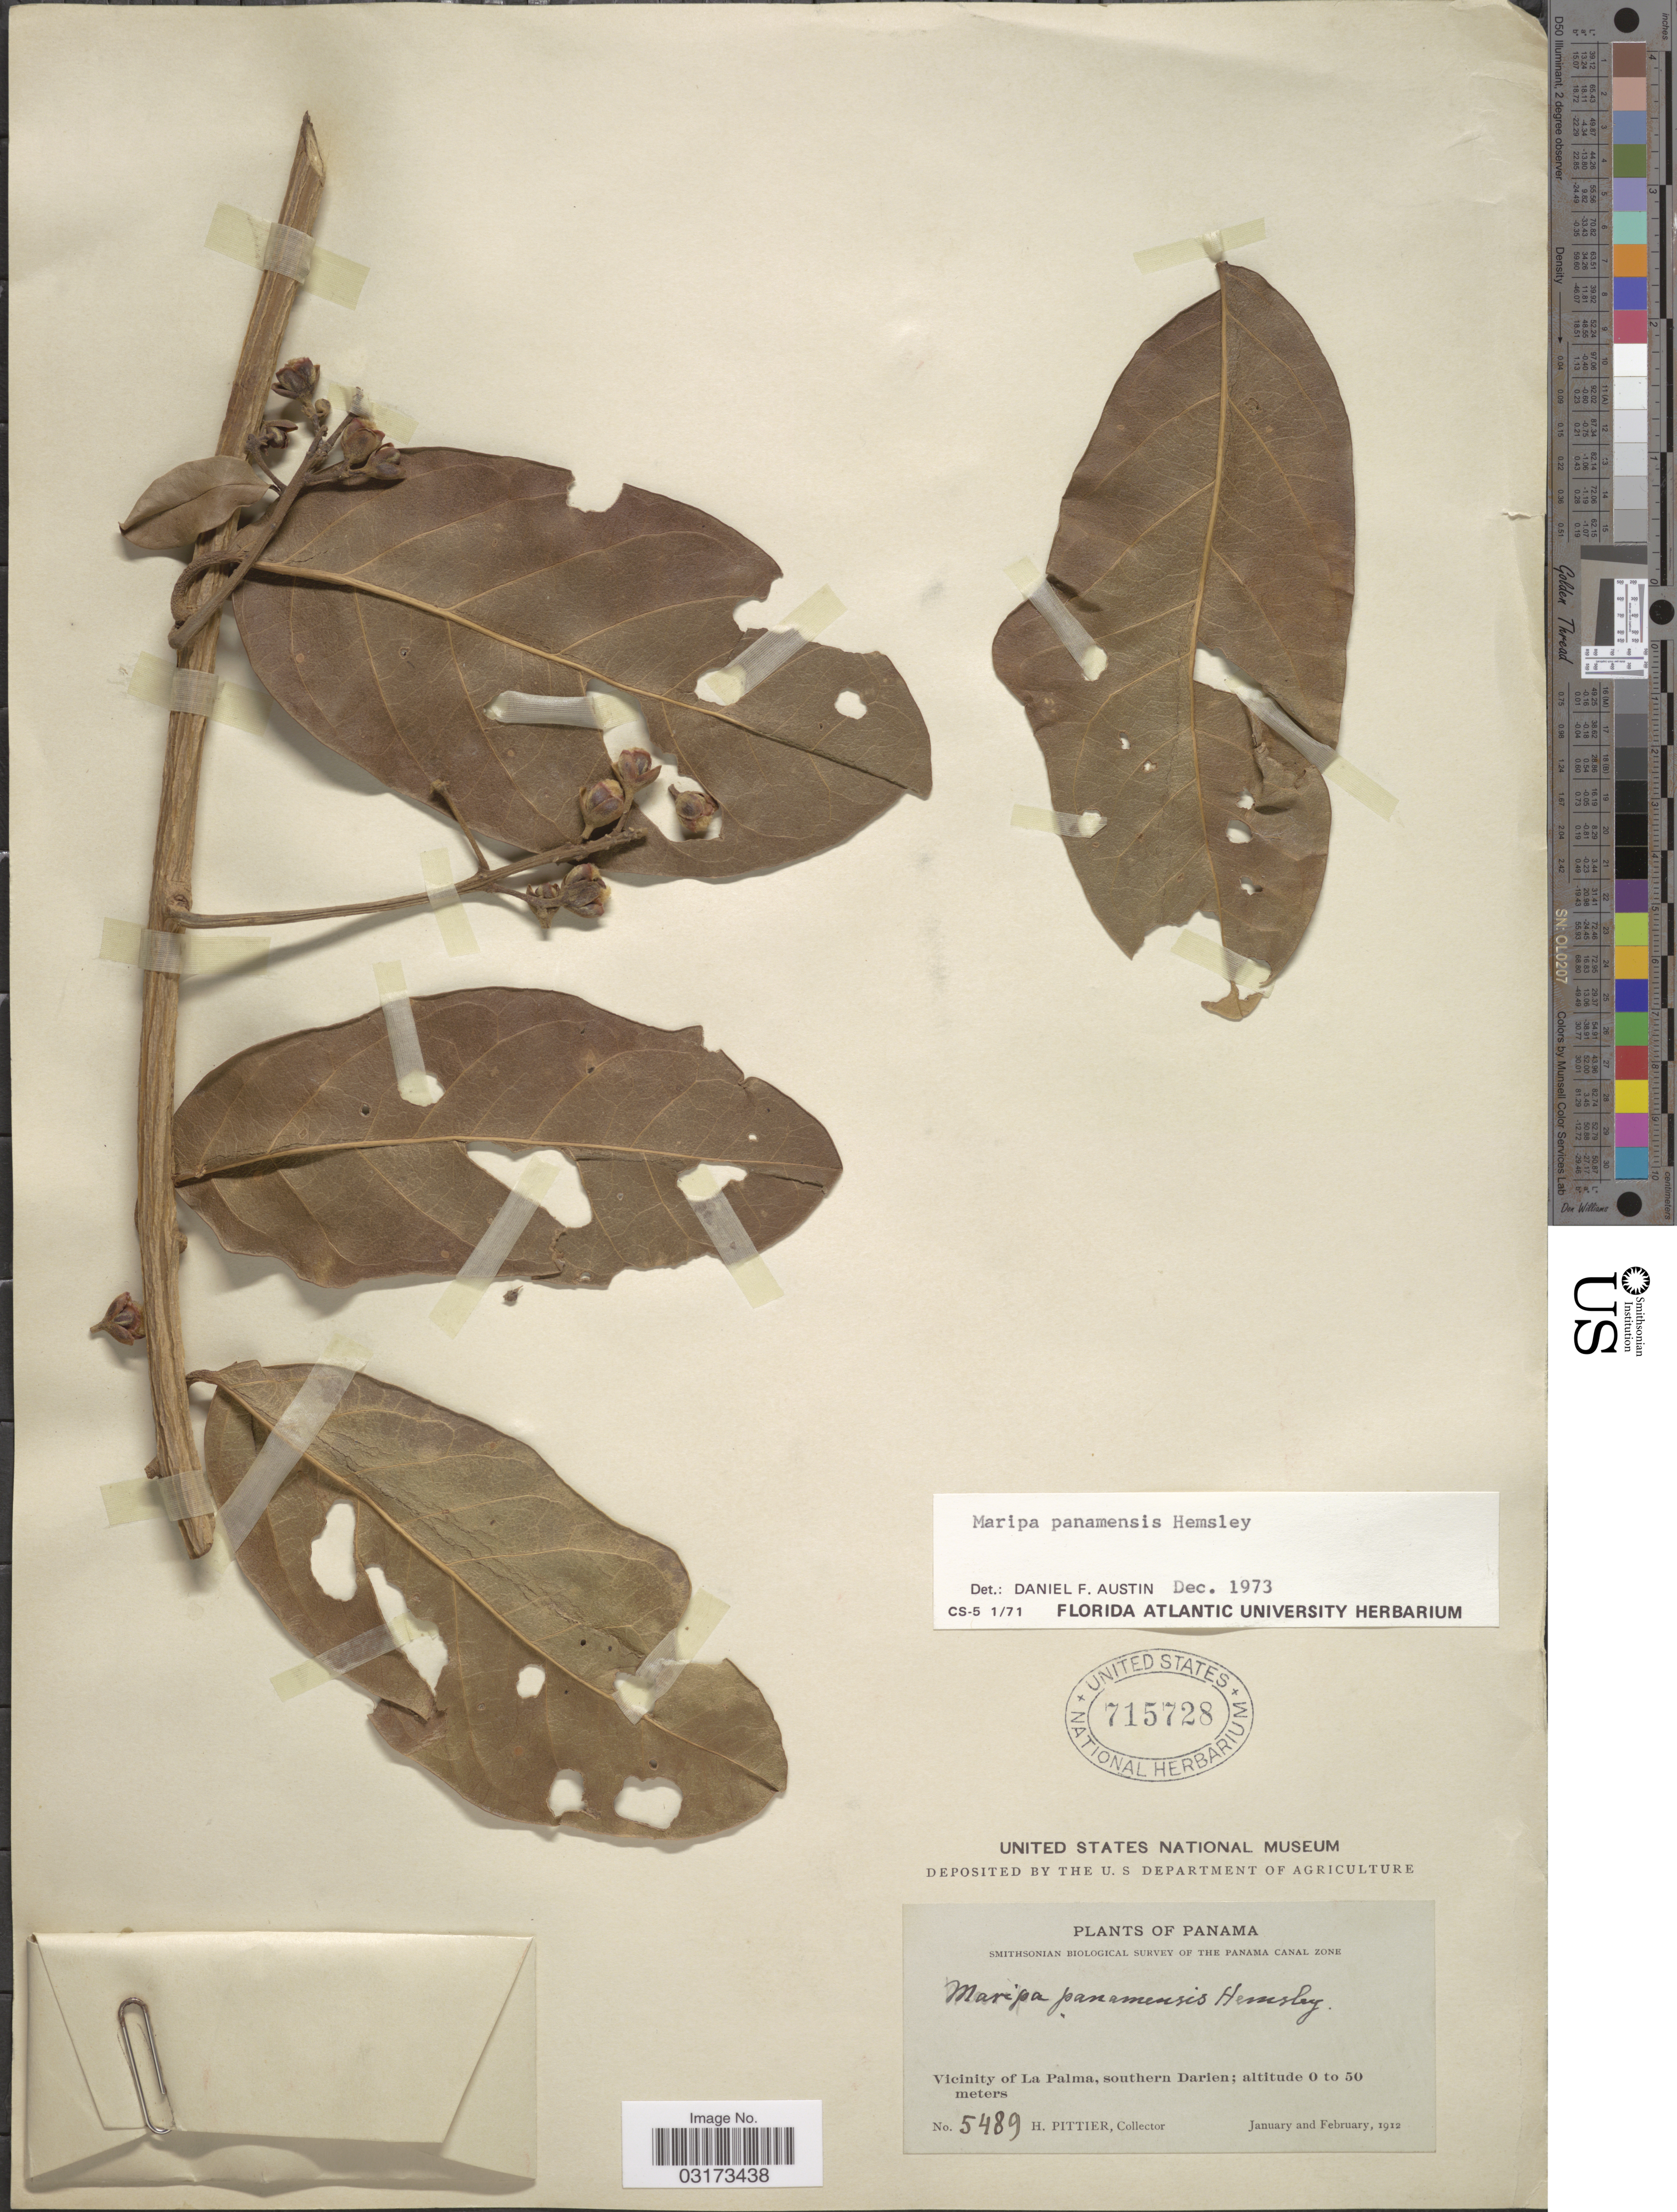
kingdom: Plantae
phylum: Tracheophyta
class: Magnoliopsida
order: Solanales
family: Convolvulaceae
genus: Maripa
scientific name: Maripa panamensis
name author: Hemsl.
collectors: H. F. Pittier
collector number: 5489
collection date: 1912-01/1912-02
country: Panama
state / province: Darién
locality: The Panama Canal Zone. Vicinity of La Palma, southern Darien.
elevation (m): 0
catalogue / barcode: US 715728